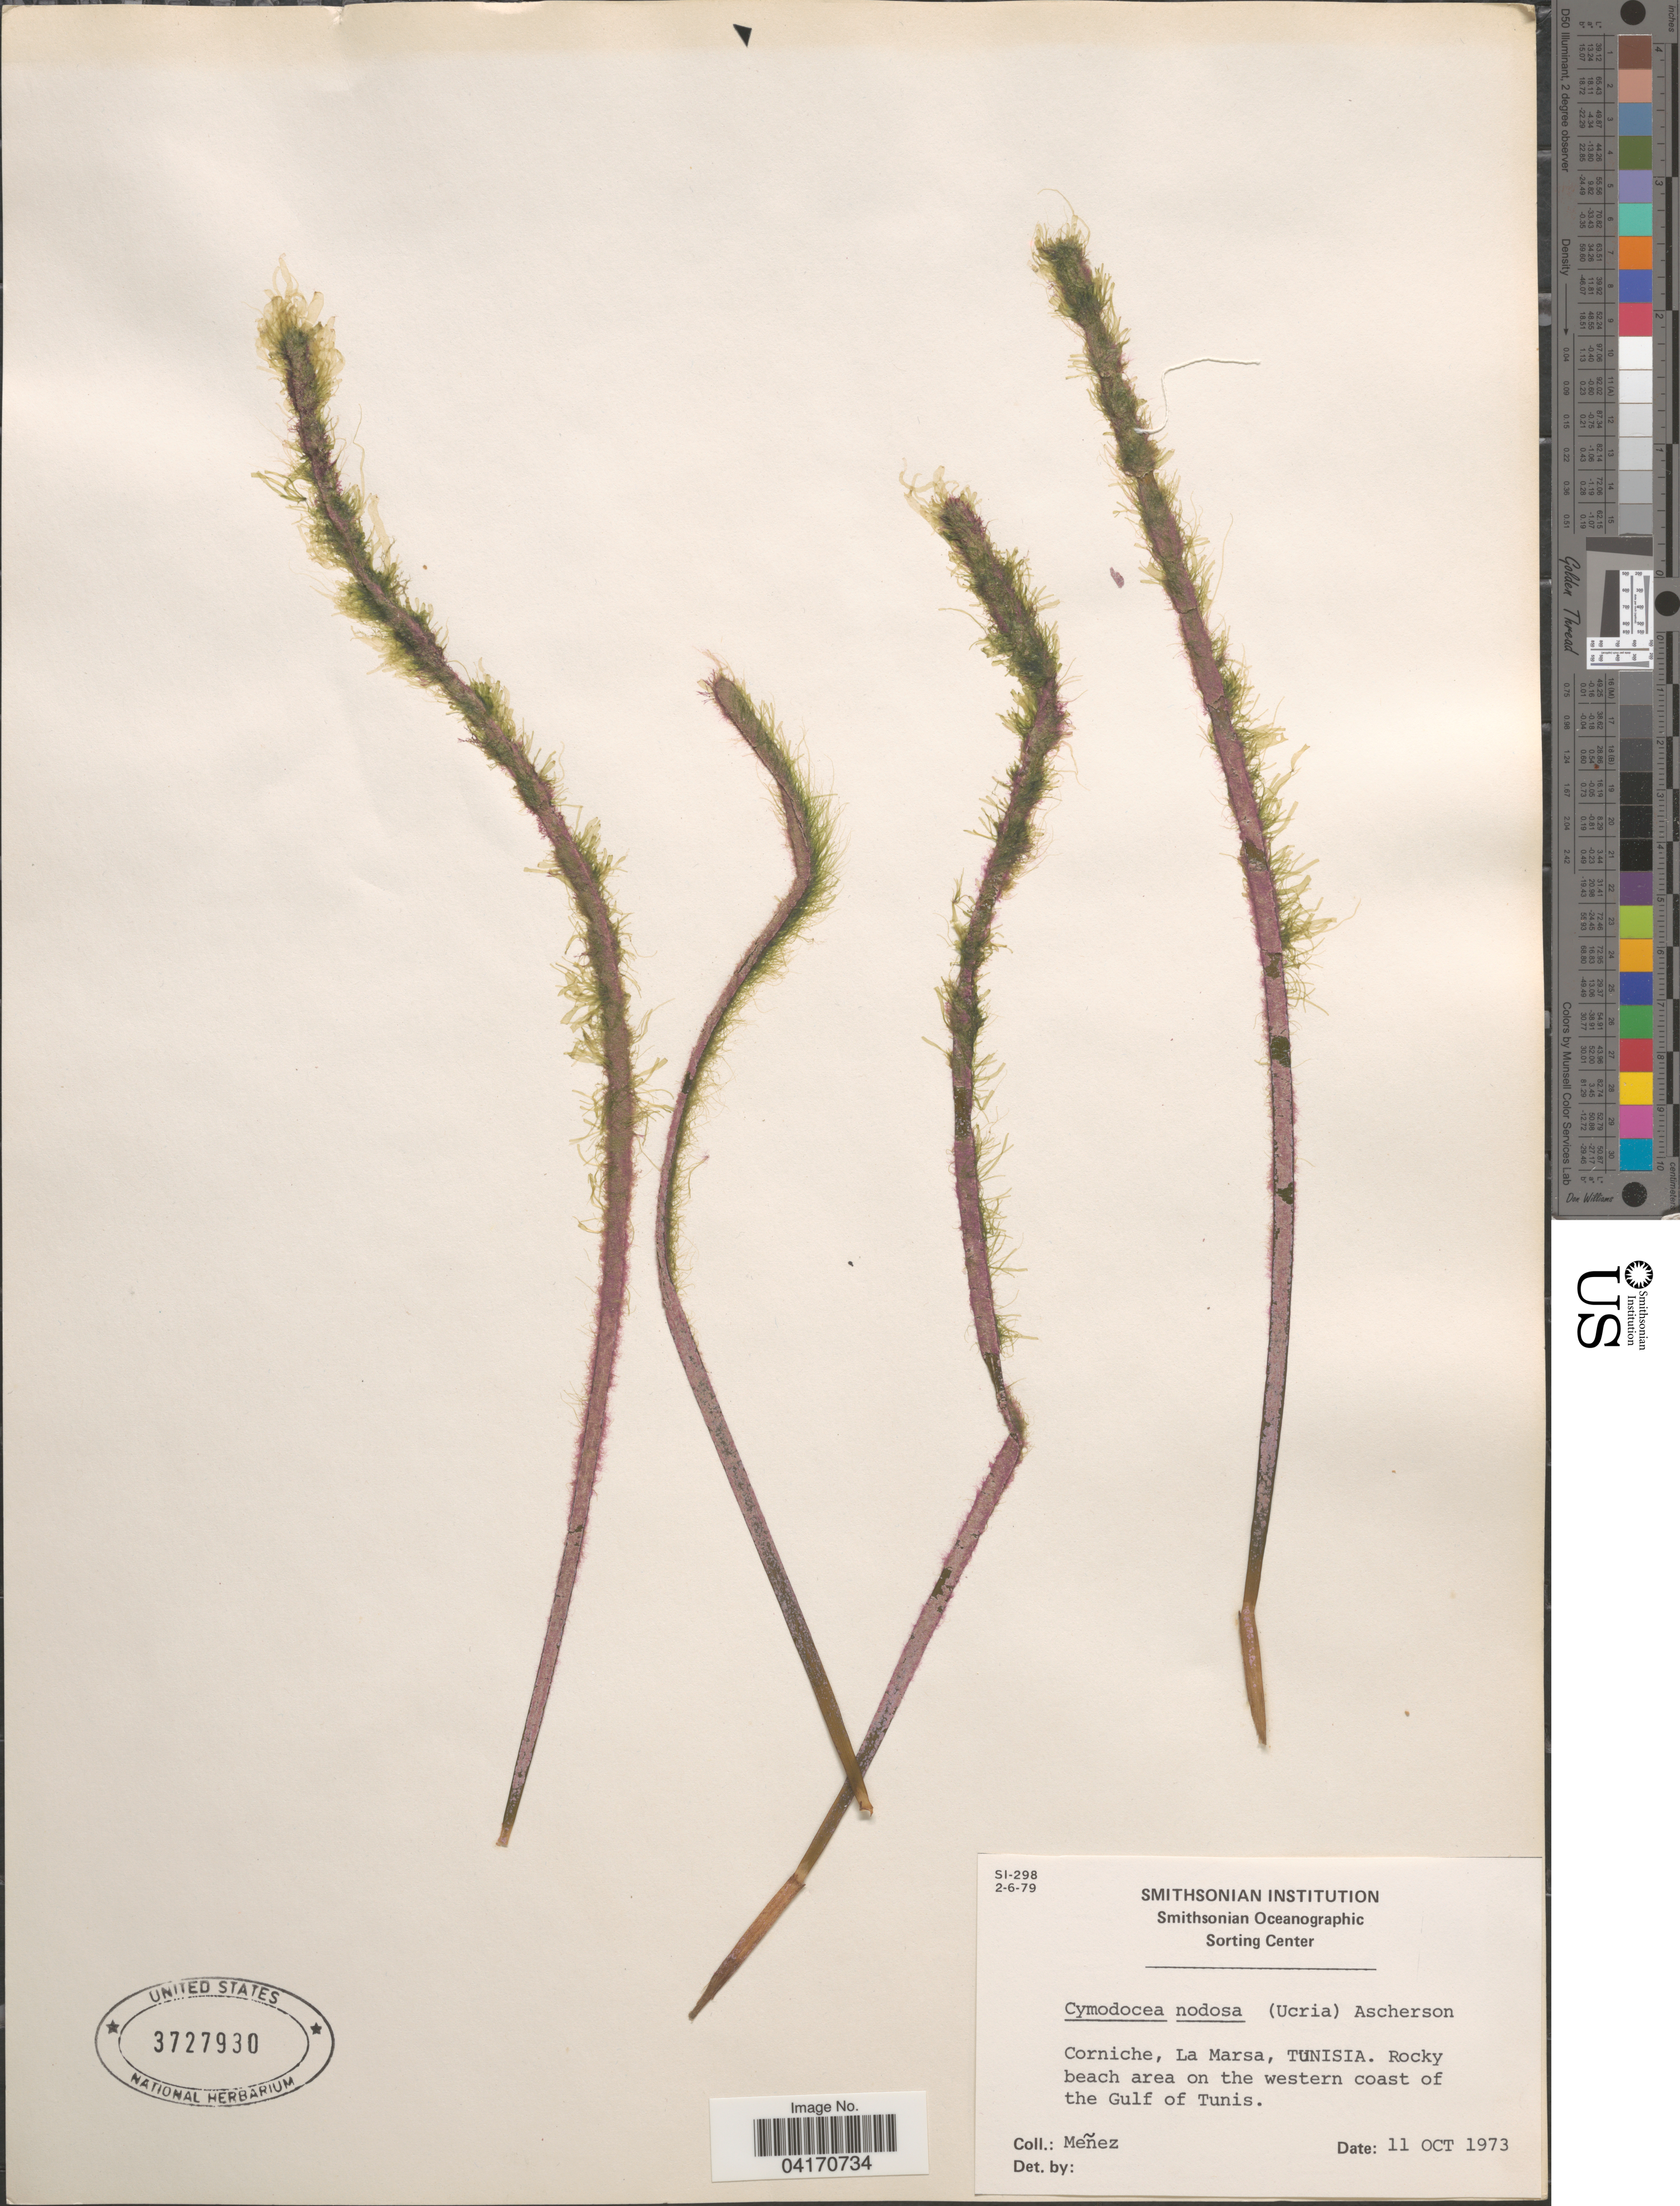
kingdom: Plantae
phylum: Tracheophyta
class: Liliopsida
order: Alismatales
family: Cymodoceaceae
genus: Cymodocea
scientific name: Cymodocea nodosa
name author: Asch.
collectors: Menez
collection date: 1973-10-11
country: Tunisia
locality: Corniche, La Marsa. Rocky beach area on the western coast of the Gulf of Tunis.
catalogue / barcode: US 3727930